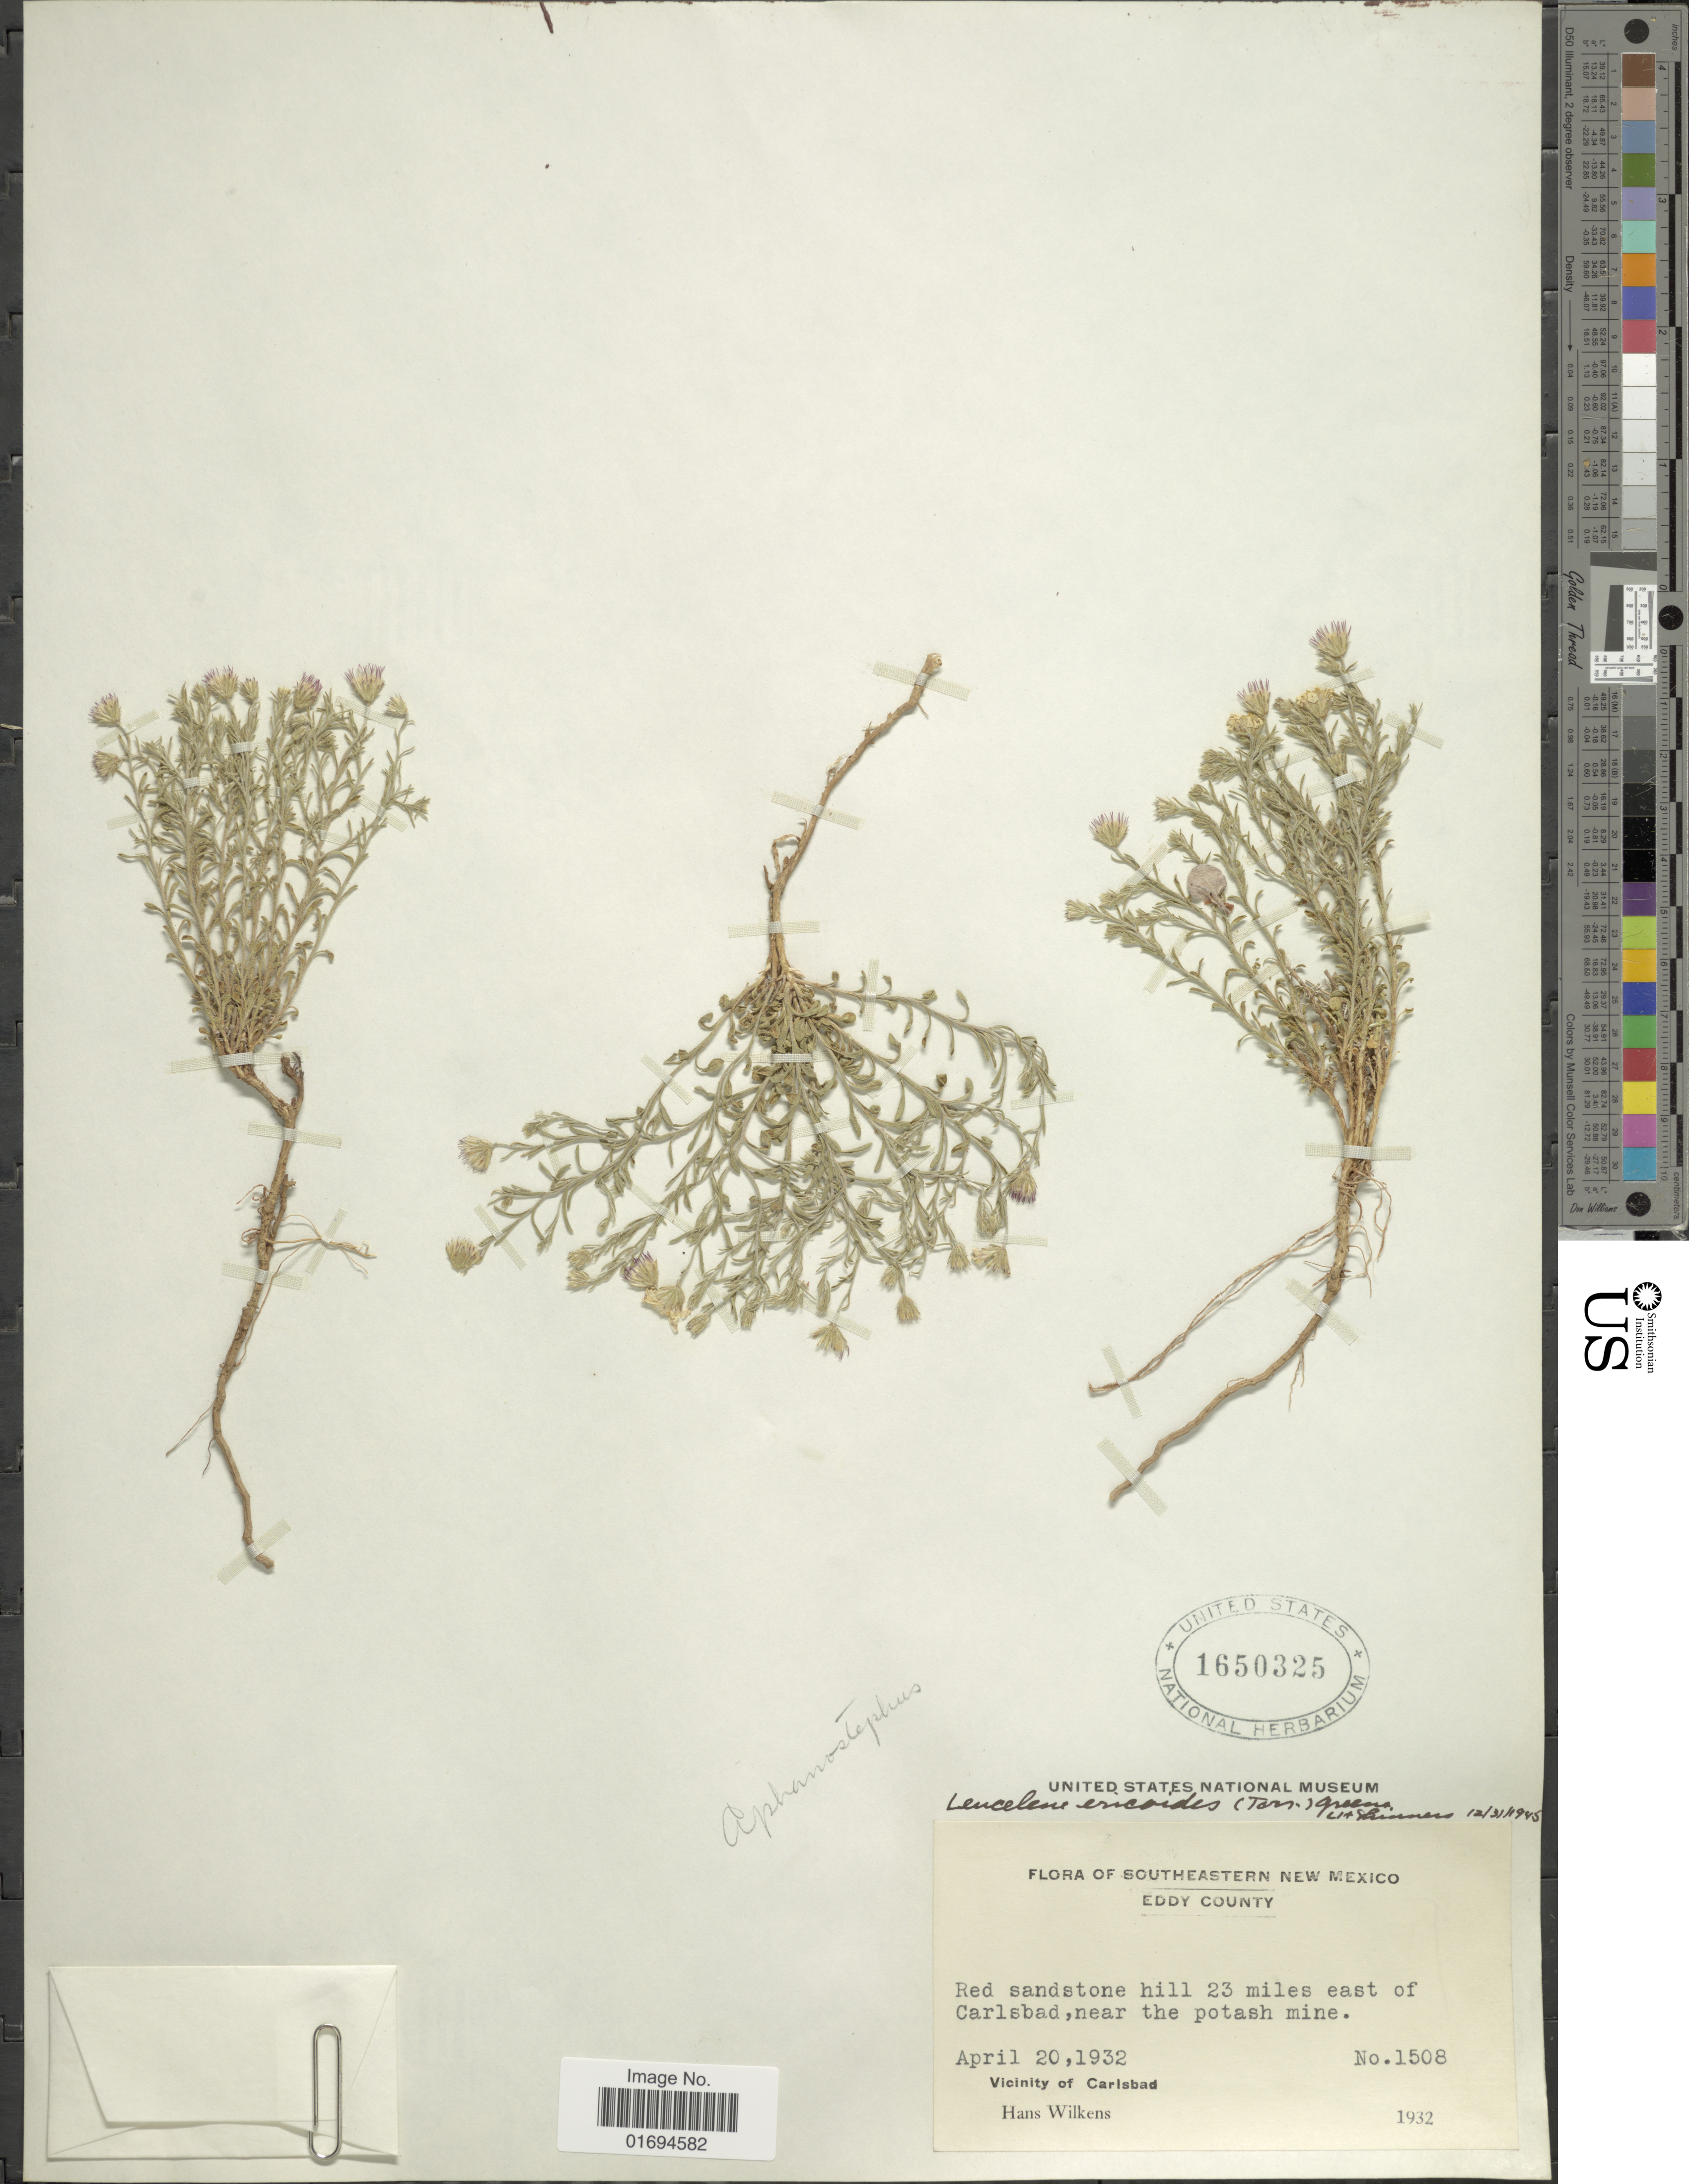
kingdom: Plantae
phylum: Tracheophyta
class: Magnoliopsida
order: Asterales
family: Asteraceae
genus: Chaetopappa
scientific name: Chaetopappa ericoides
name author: (Torr.) G.L. Nesom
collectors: H. Wilkens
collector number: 1508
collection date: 1932-04-20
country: United States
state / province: New Mexico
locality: Southern New Mexico, Eddy County, red sandstone hill 23 miles east of Carlsbad, near the potash mine, vicinity of Carlsbad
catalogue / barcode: US 1650325